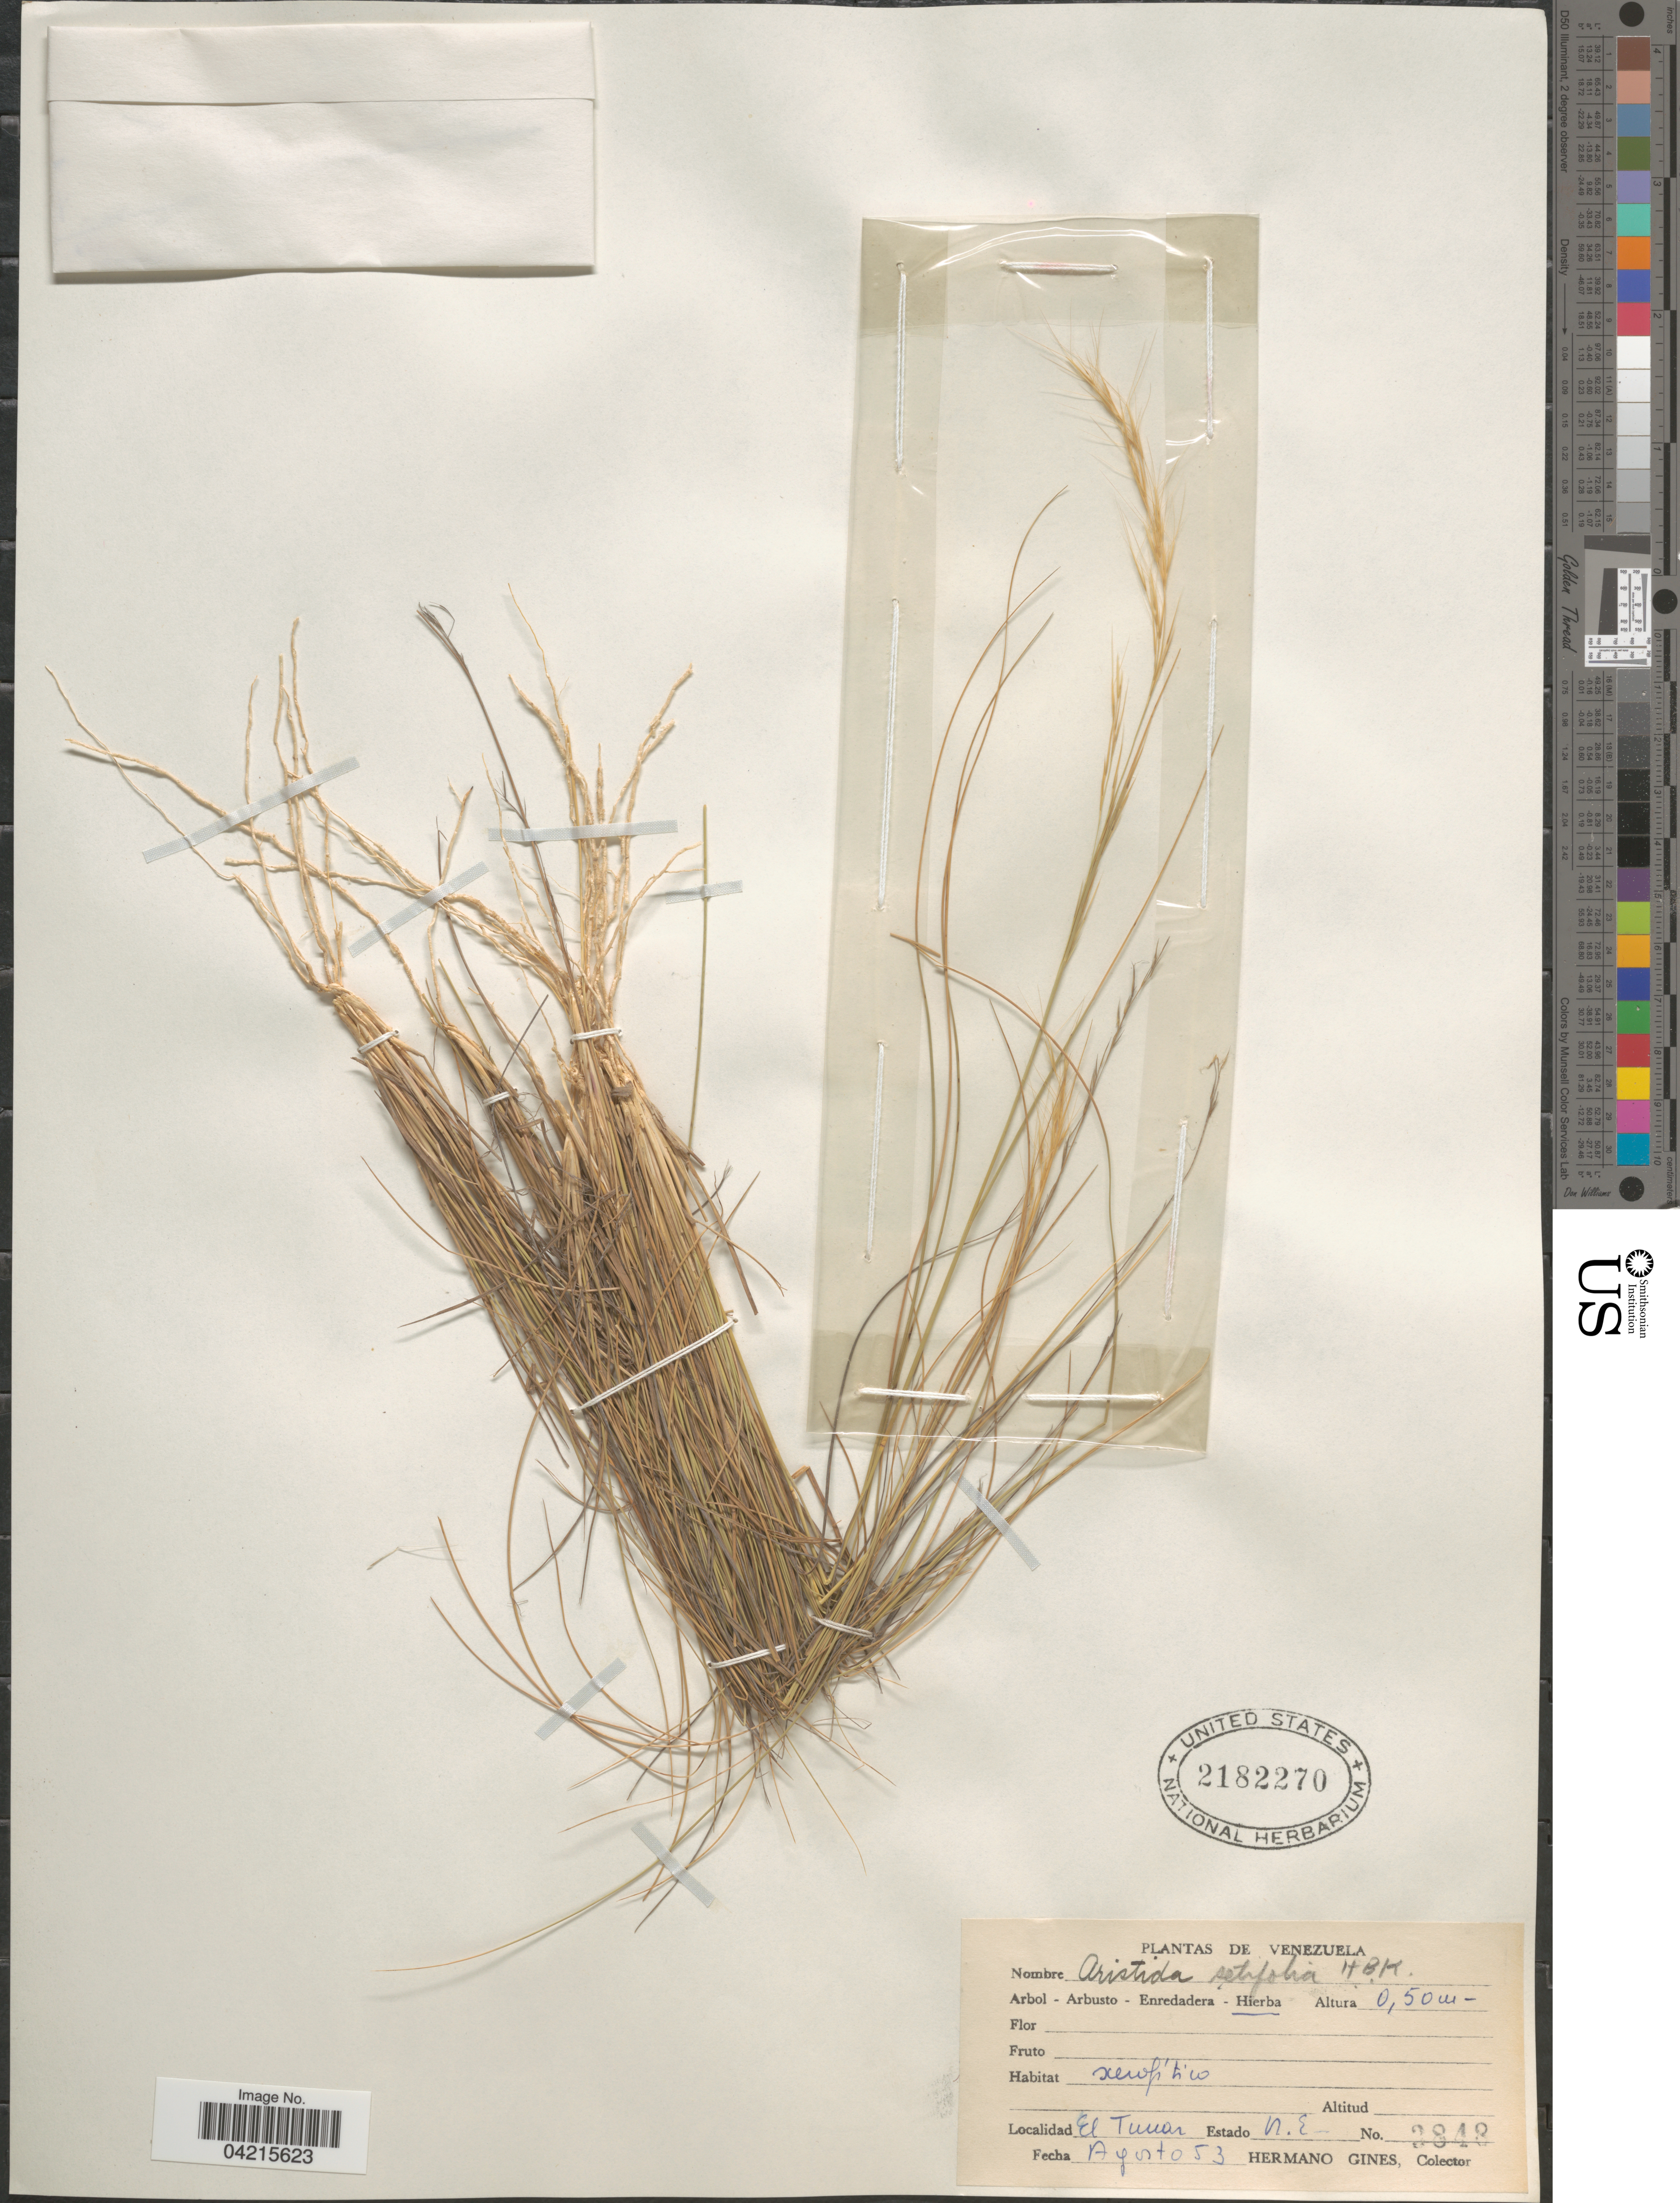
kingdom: Plantae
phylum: Tracheophyta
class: Liliopsida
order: Poales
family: Poaceae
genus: Aristida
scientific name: Aristida setifolia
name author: Kunth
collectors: Bro. Gines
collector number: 3848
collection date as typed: Transcribed d/m/y: /8/53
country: Venezuela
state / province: Nueva Esparta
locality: El Tunere.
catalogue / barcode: US 2182270